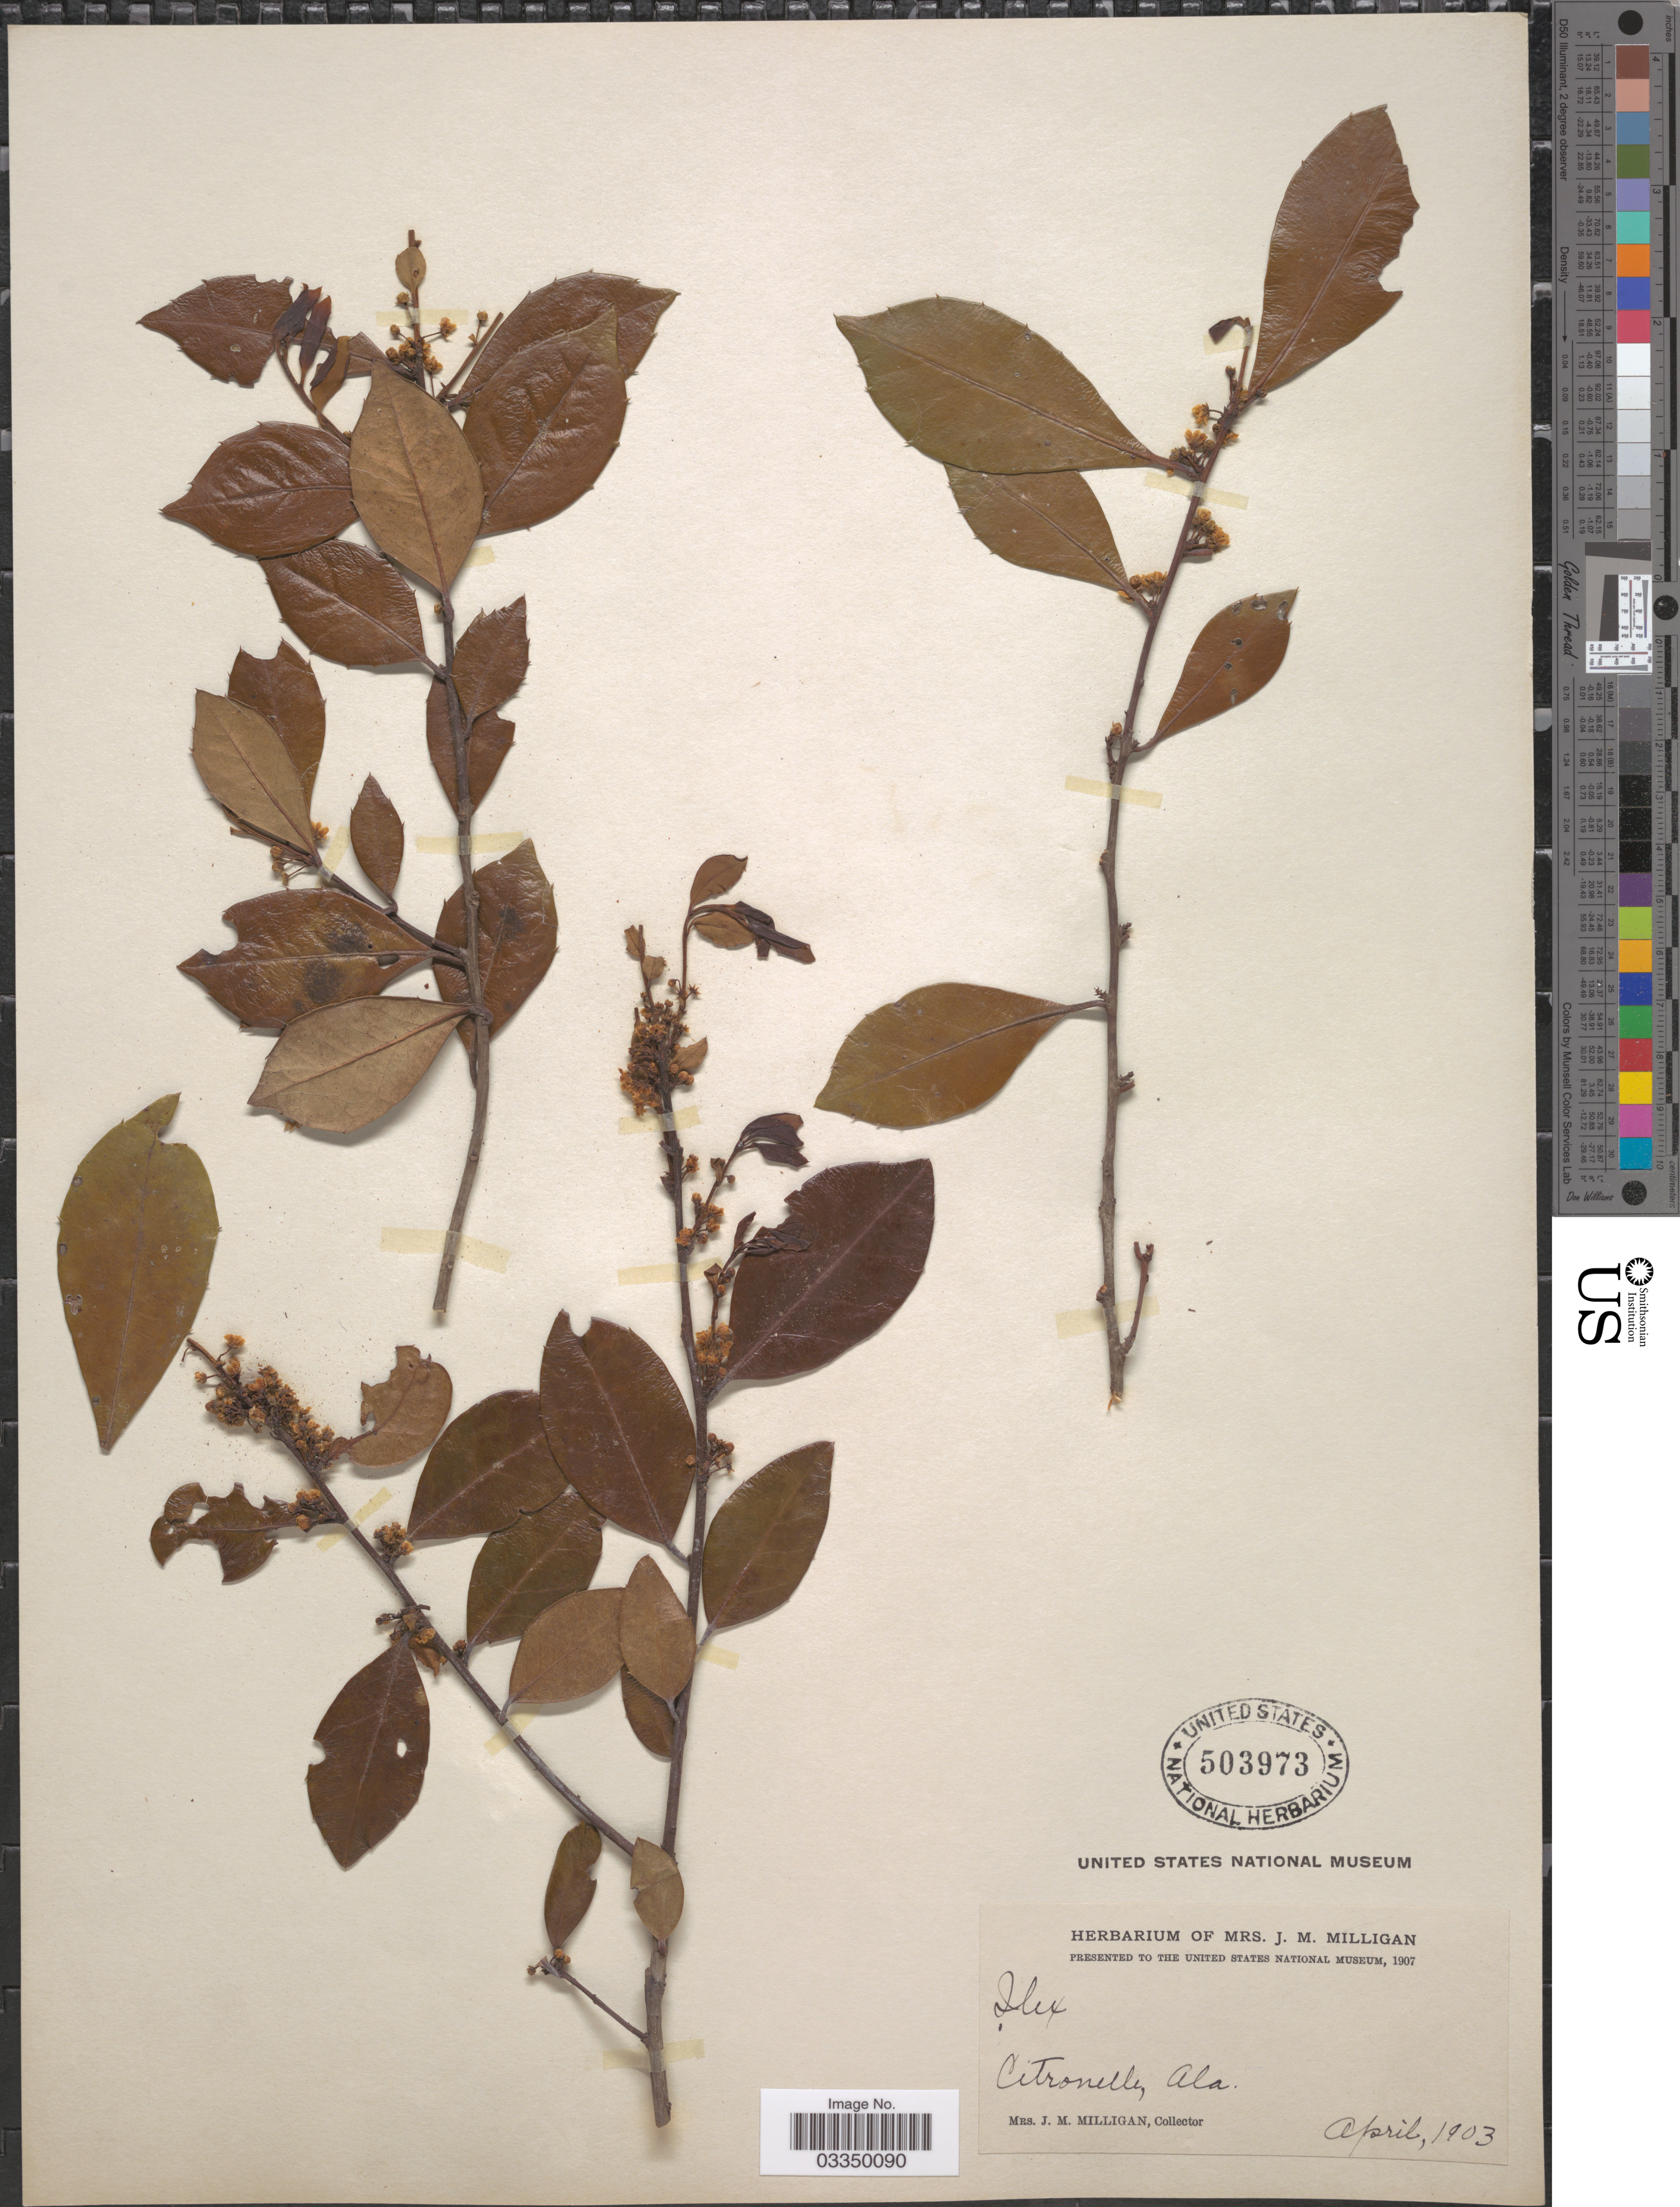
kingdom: Plantae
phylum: Tracheophyta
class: Magnoliopsida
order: Aquifoliales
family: Aquifoliaceae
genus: Ilex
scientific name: Ilex lucida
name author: Torr. & A. Gray ex S. Watson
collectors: J. Milligan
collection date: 1903-04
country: United States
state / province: Alabama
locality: Citronelle.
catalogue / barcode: US 503973